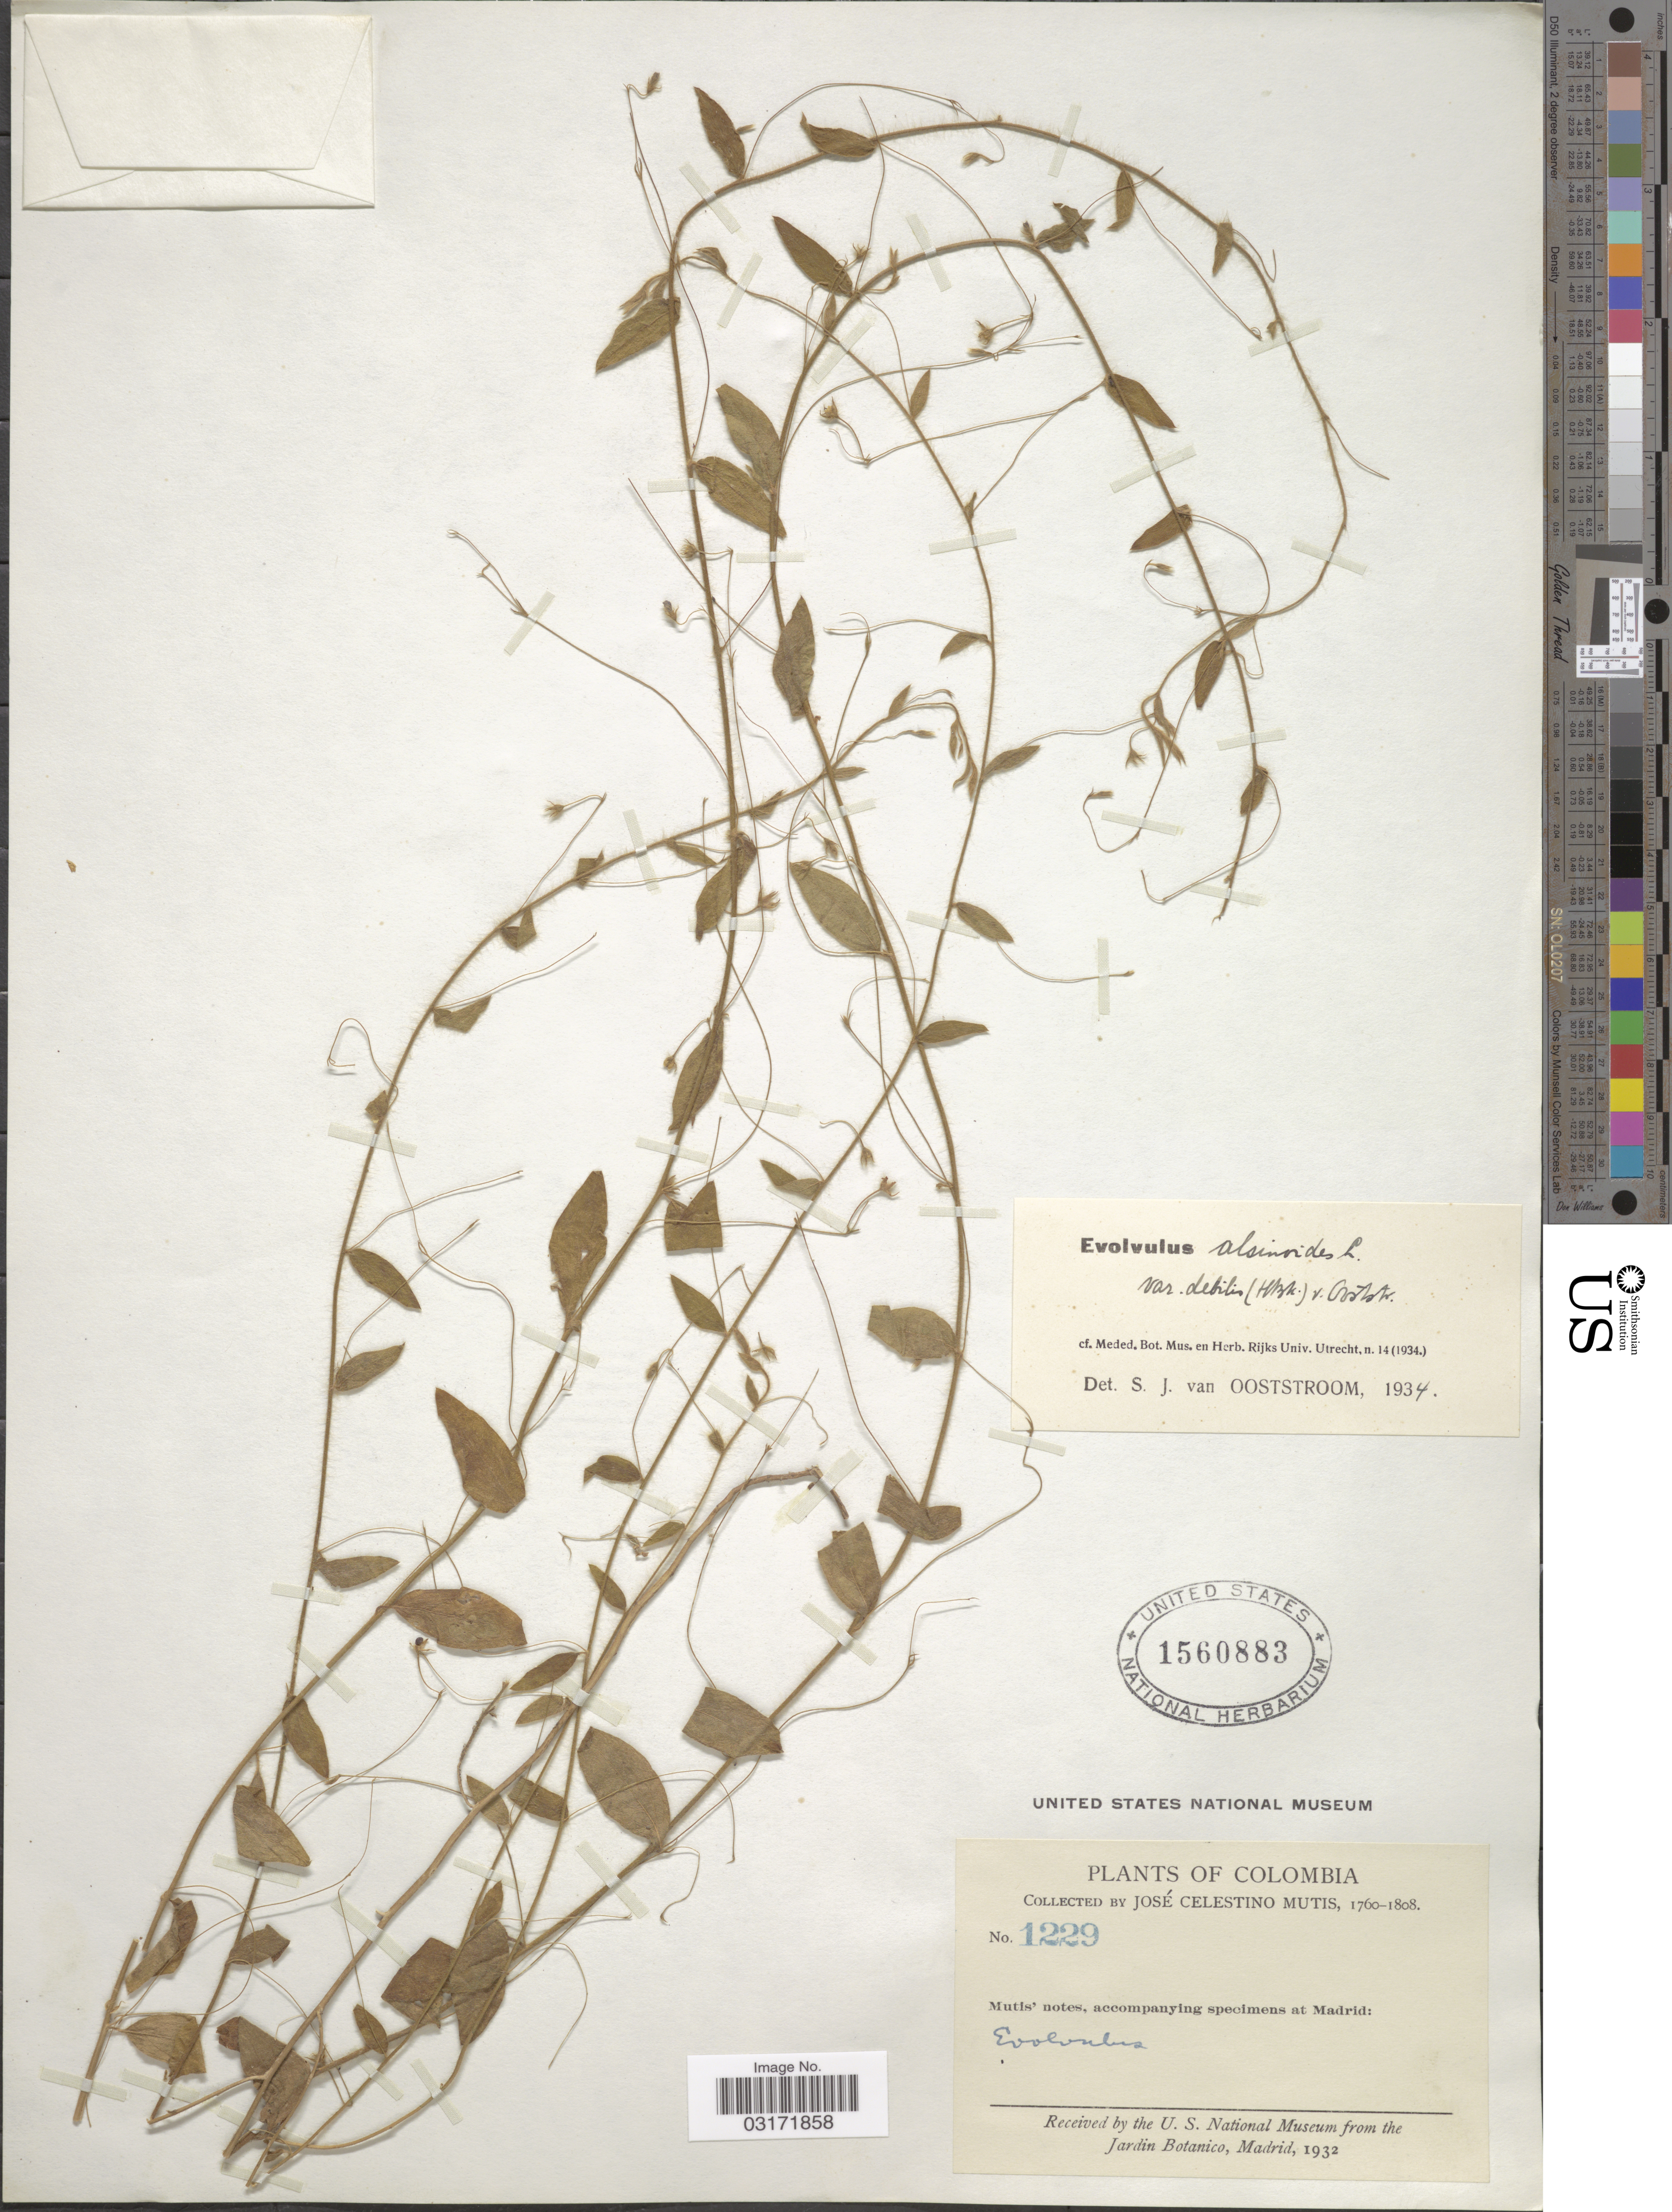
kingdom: Plantae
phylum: Tracheophyta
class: Magnoliopsida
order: Solanales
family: Convolvulaceae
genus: Evolvulus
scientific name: Evolvulus alsinoides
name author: (L.) L.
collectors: J. C. B. Mutis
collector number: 1229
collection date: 1760/1808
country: Colombia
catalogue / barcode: US 1560883